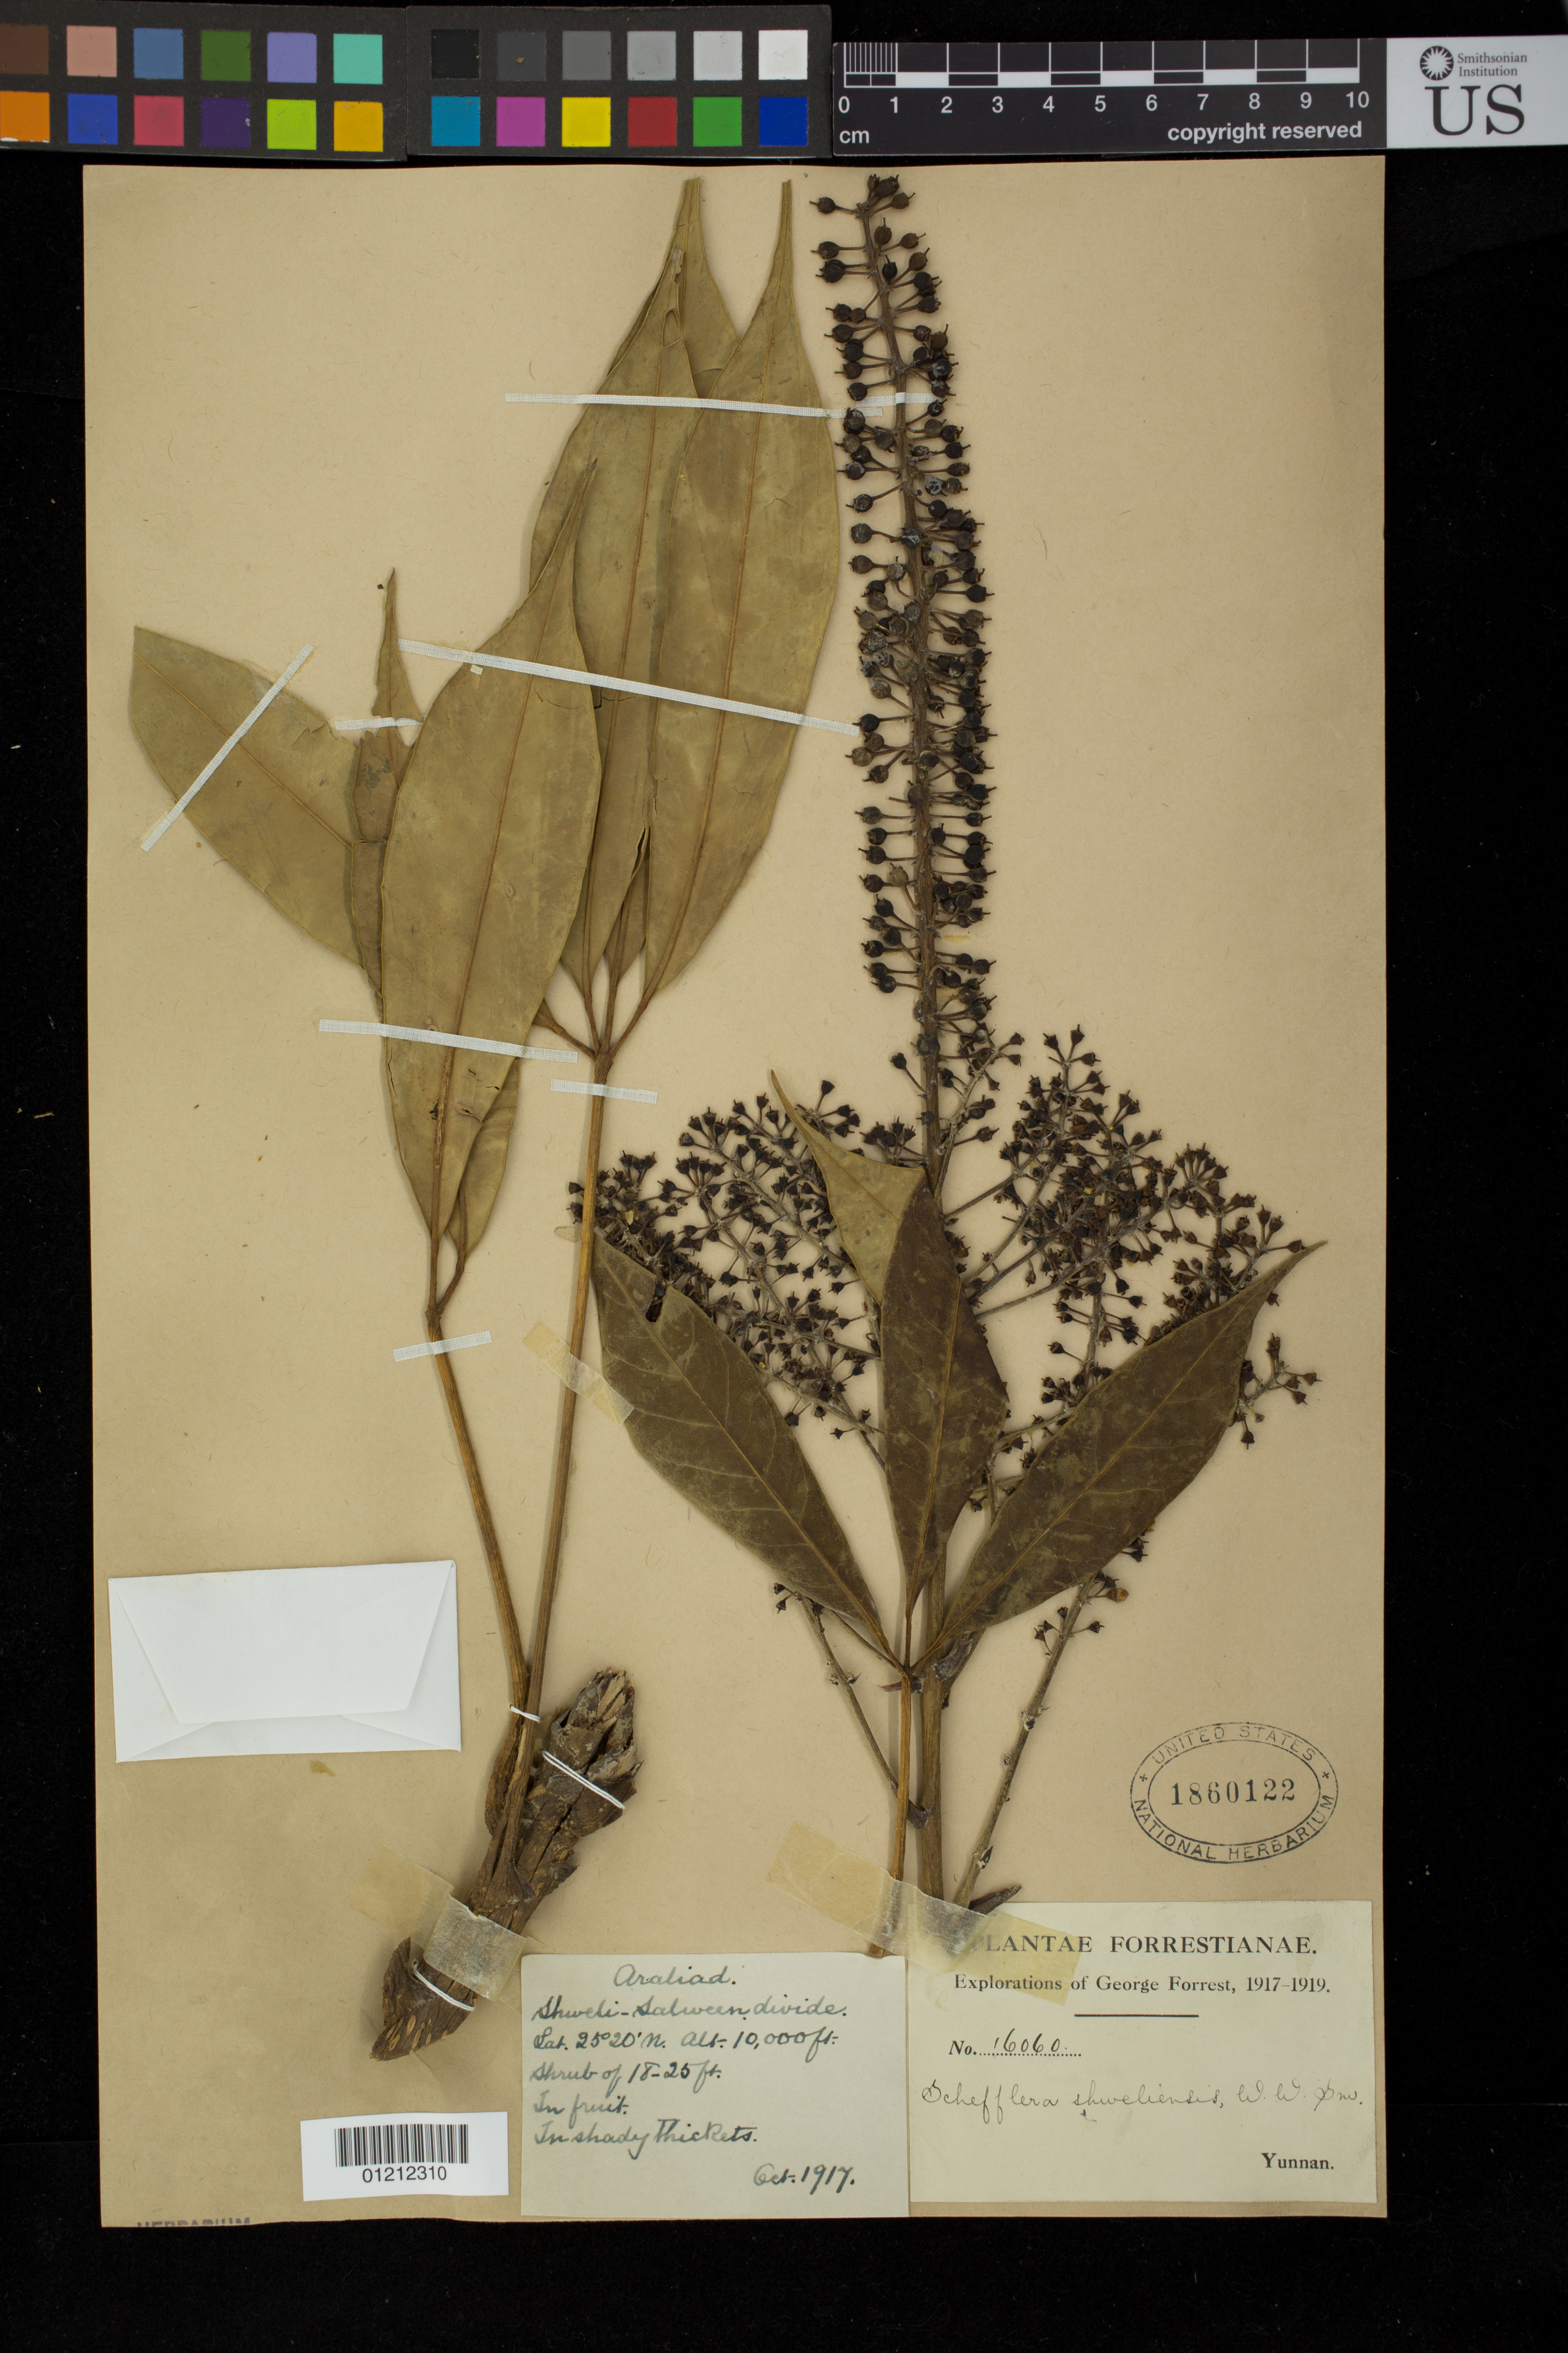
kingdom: Plantae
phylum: Tracheophyta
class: Magnoliopsida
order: Apiales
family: Araliaceae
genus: Schefflera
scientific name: Schefflera shweliensis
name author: W.W. Sm.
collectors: G. Forrest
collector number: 16060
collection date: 1917-10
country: China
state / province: Yunnan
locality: Shweli-Salween divide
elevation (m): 3048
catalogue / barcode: US 1860122